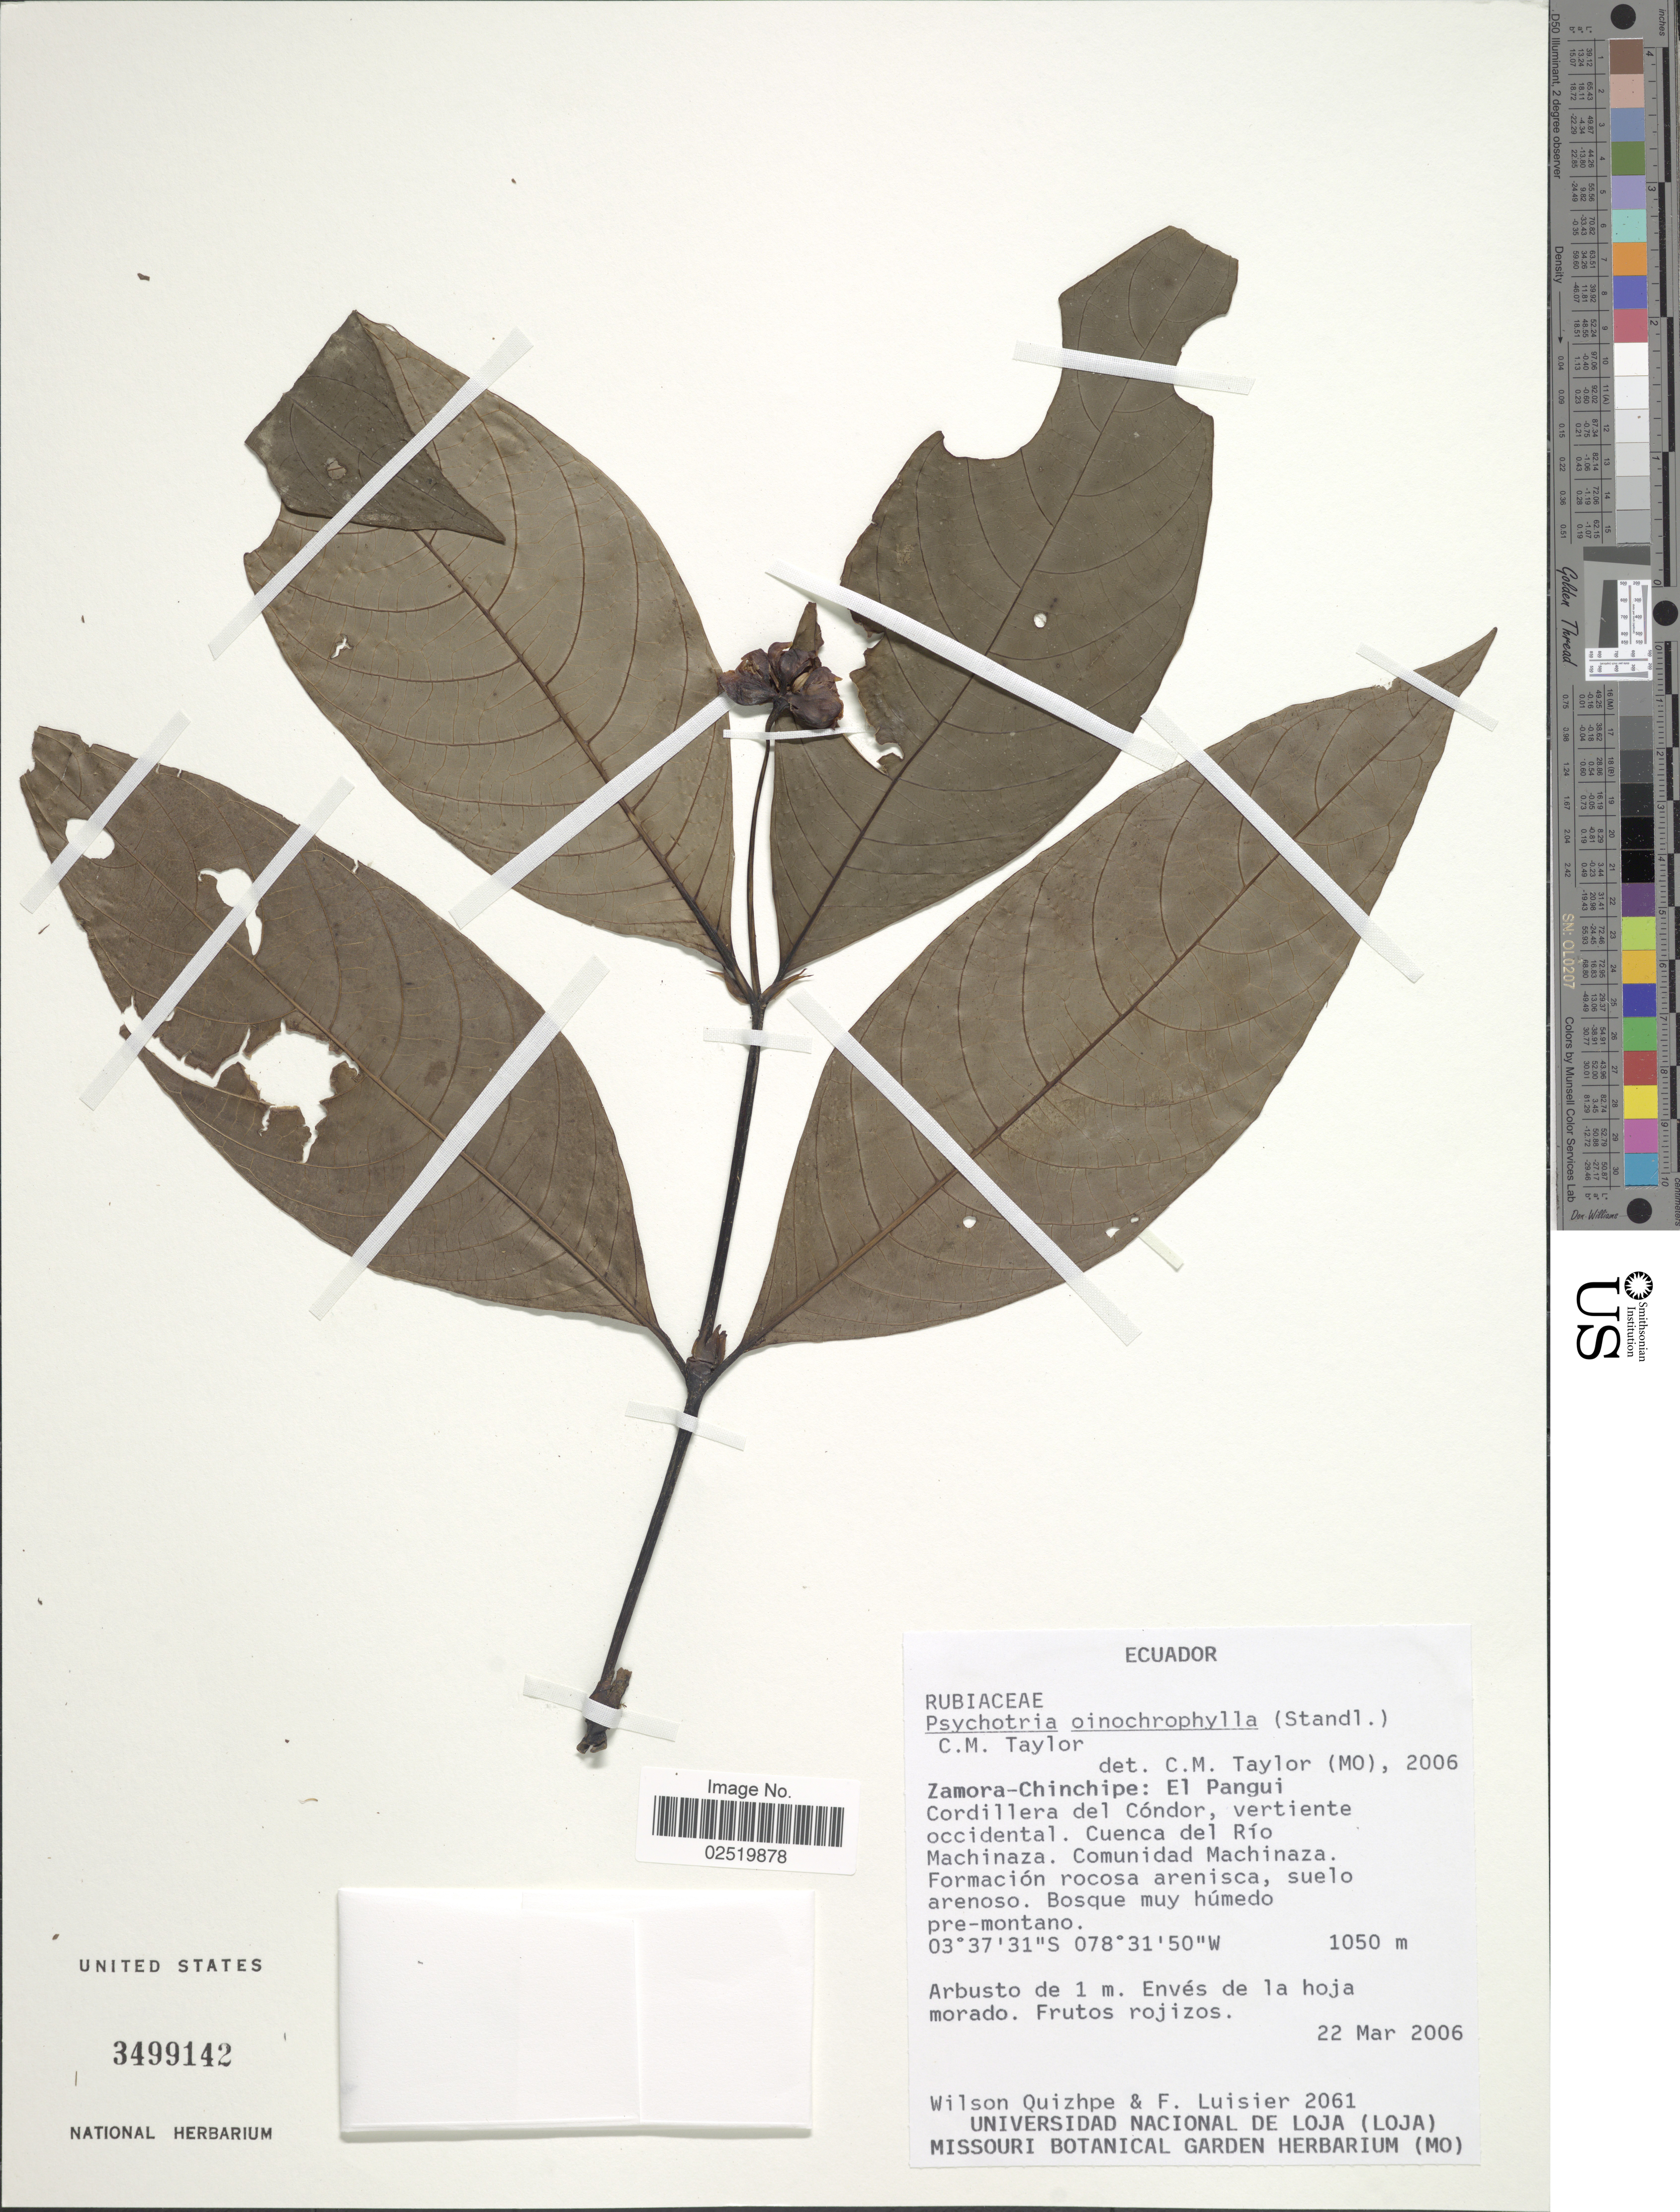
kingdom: Plantae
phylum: Tracheophyta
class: Magnoliopsida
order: Gentianales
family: Rubiaceae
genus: Psychotria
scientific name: Psychotria oinochrophylla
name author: (Standl.) C.M. Taylor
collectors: W. Quizhpe & F. Luisier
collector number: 2061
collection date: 2006-03-22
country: Ecuador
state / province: Zamora-Chinchipe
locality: El Pangui. Cordillera del Condor, vertiente occidental. Cuenca del Rio Machinaza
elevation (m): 1050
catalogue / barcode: US 3499142